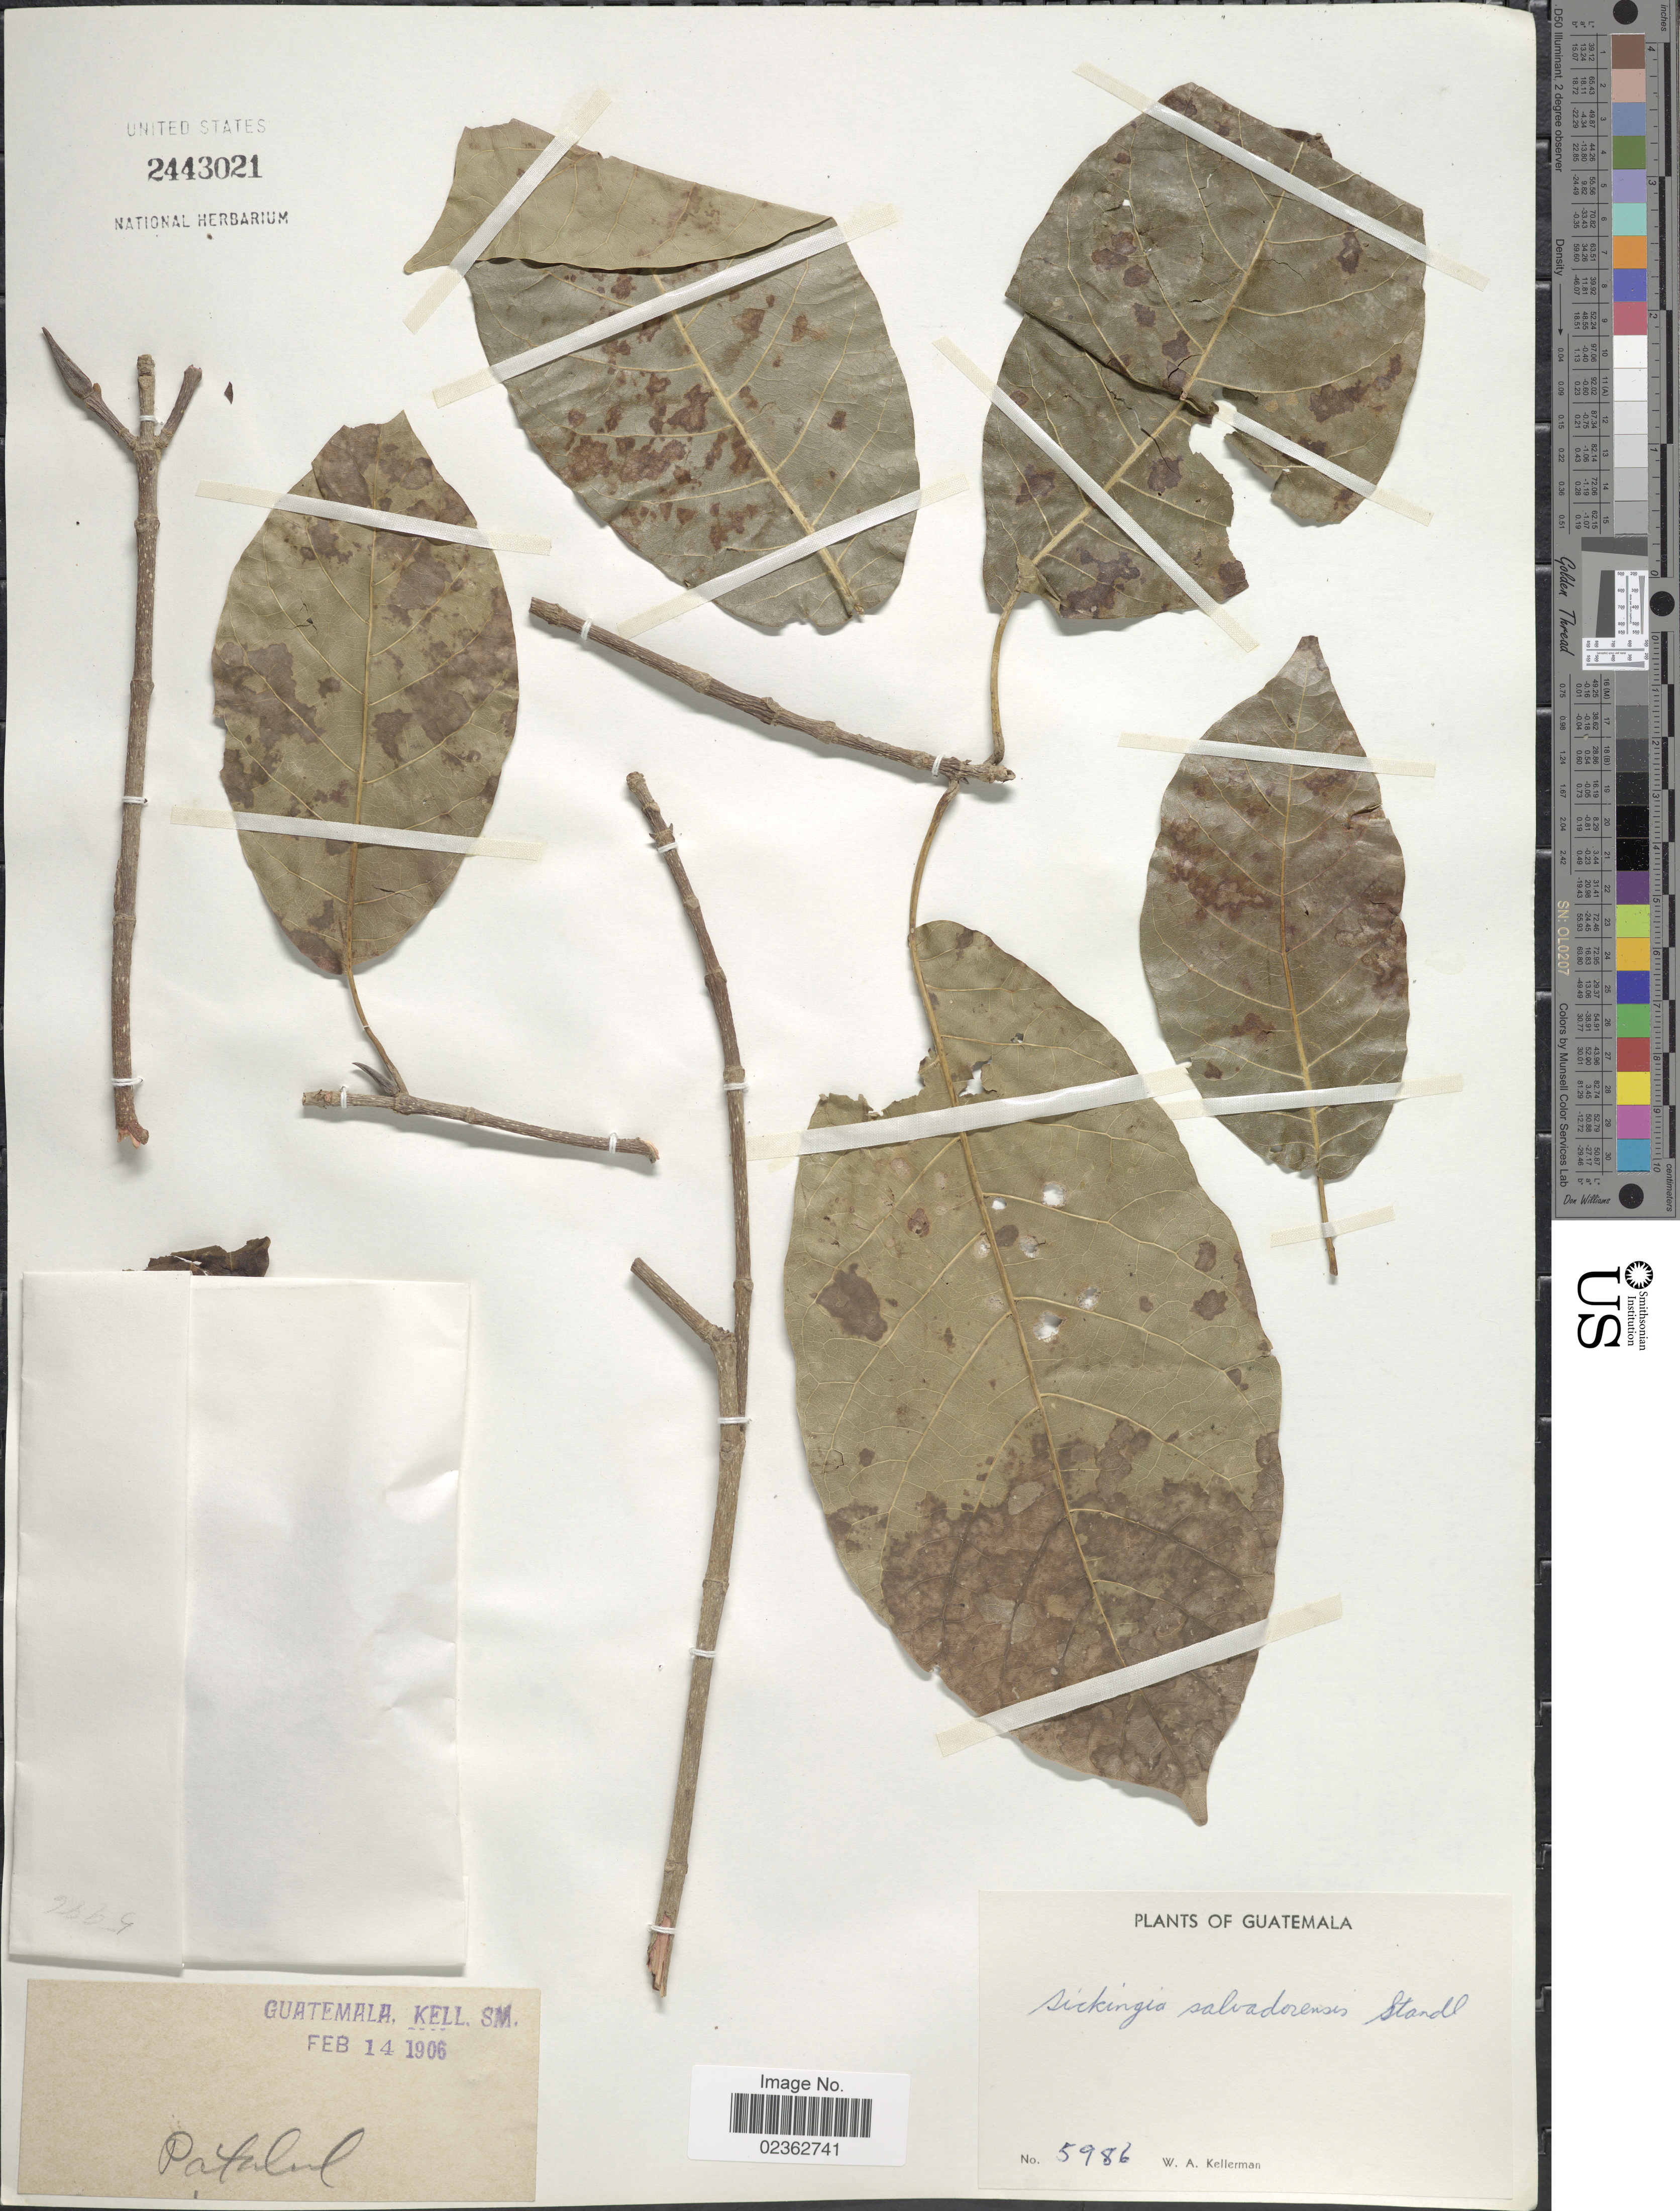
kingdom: Plantae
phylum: Tracheophyta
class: Magnoliopsida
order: Gentianales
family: Rubiaceae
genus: Simira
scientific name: Simira salvadorensis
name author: Standl.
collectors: W. Kellerman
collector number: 5986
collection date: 1906-02-14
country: Guatemala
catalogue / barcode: US 2443021